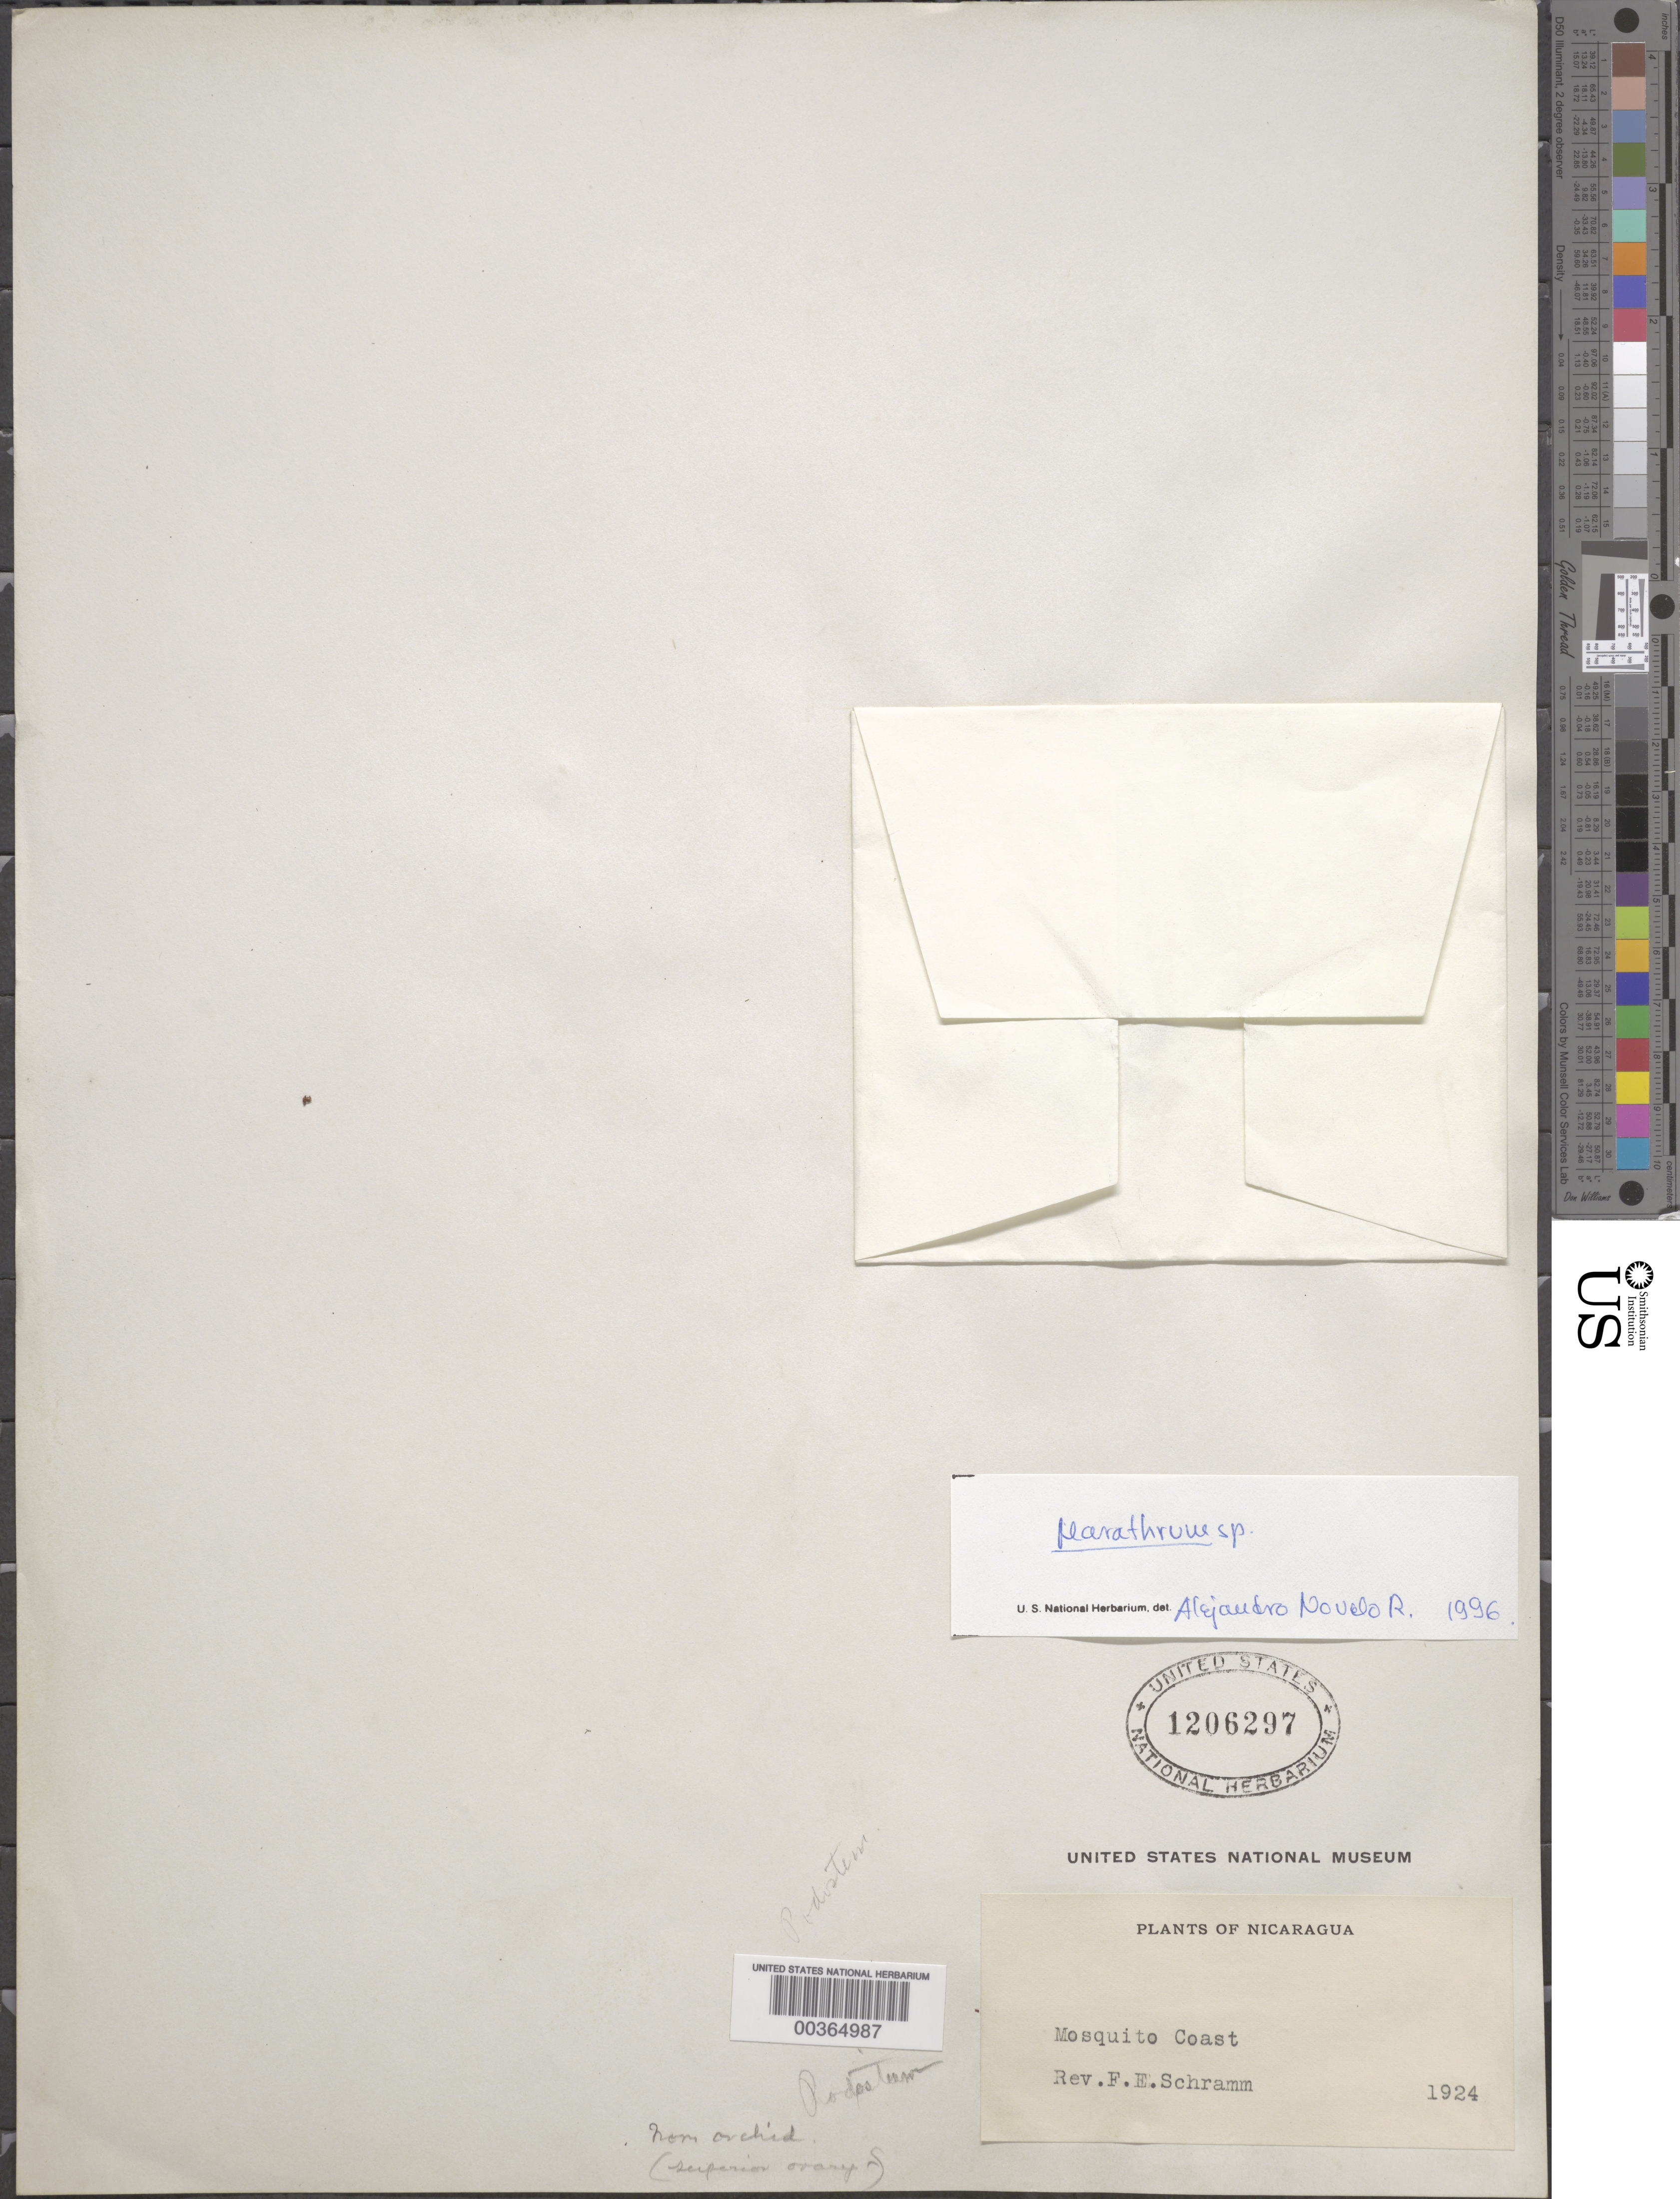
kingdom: Plantae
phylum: Tracheophyta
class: Magnoliopsida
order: Malpighiales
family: Podostemaceae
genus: Marathrum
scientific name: Marathrum sp.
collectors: F. E. Schramm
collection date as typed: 1924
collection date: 1924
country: Nicaragua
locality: Mosquito coast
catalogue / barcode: US 1206297